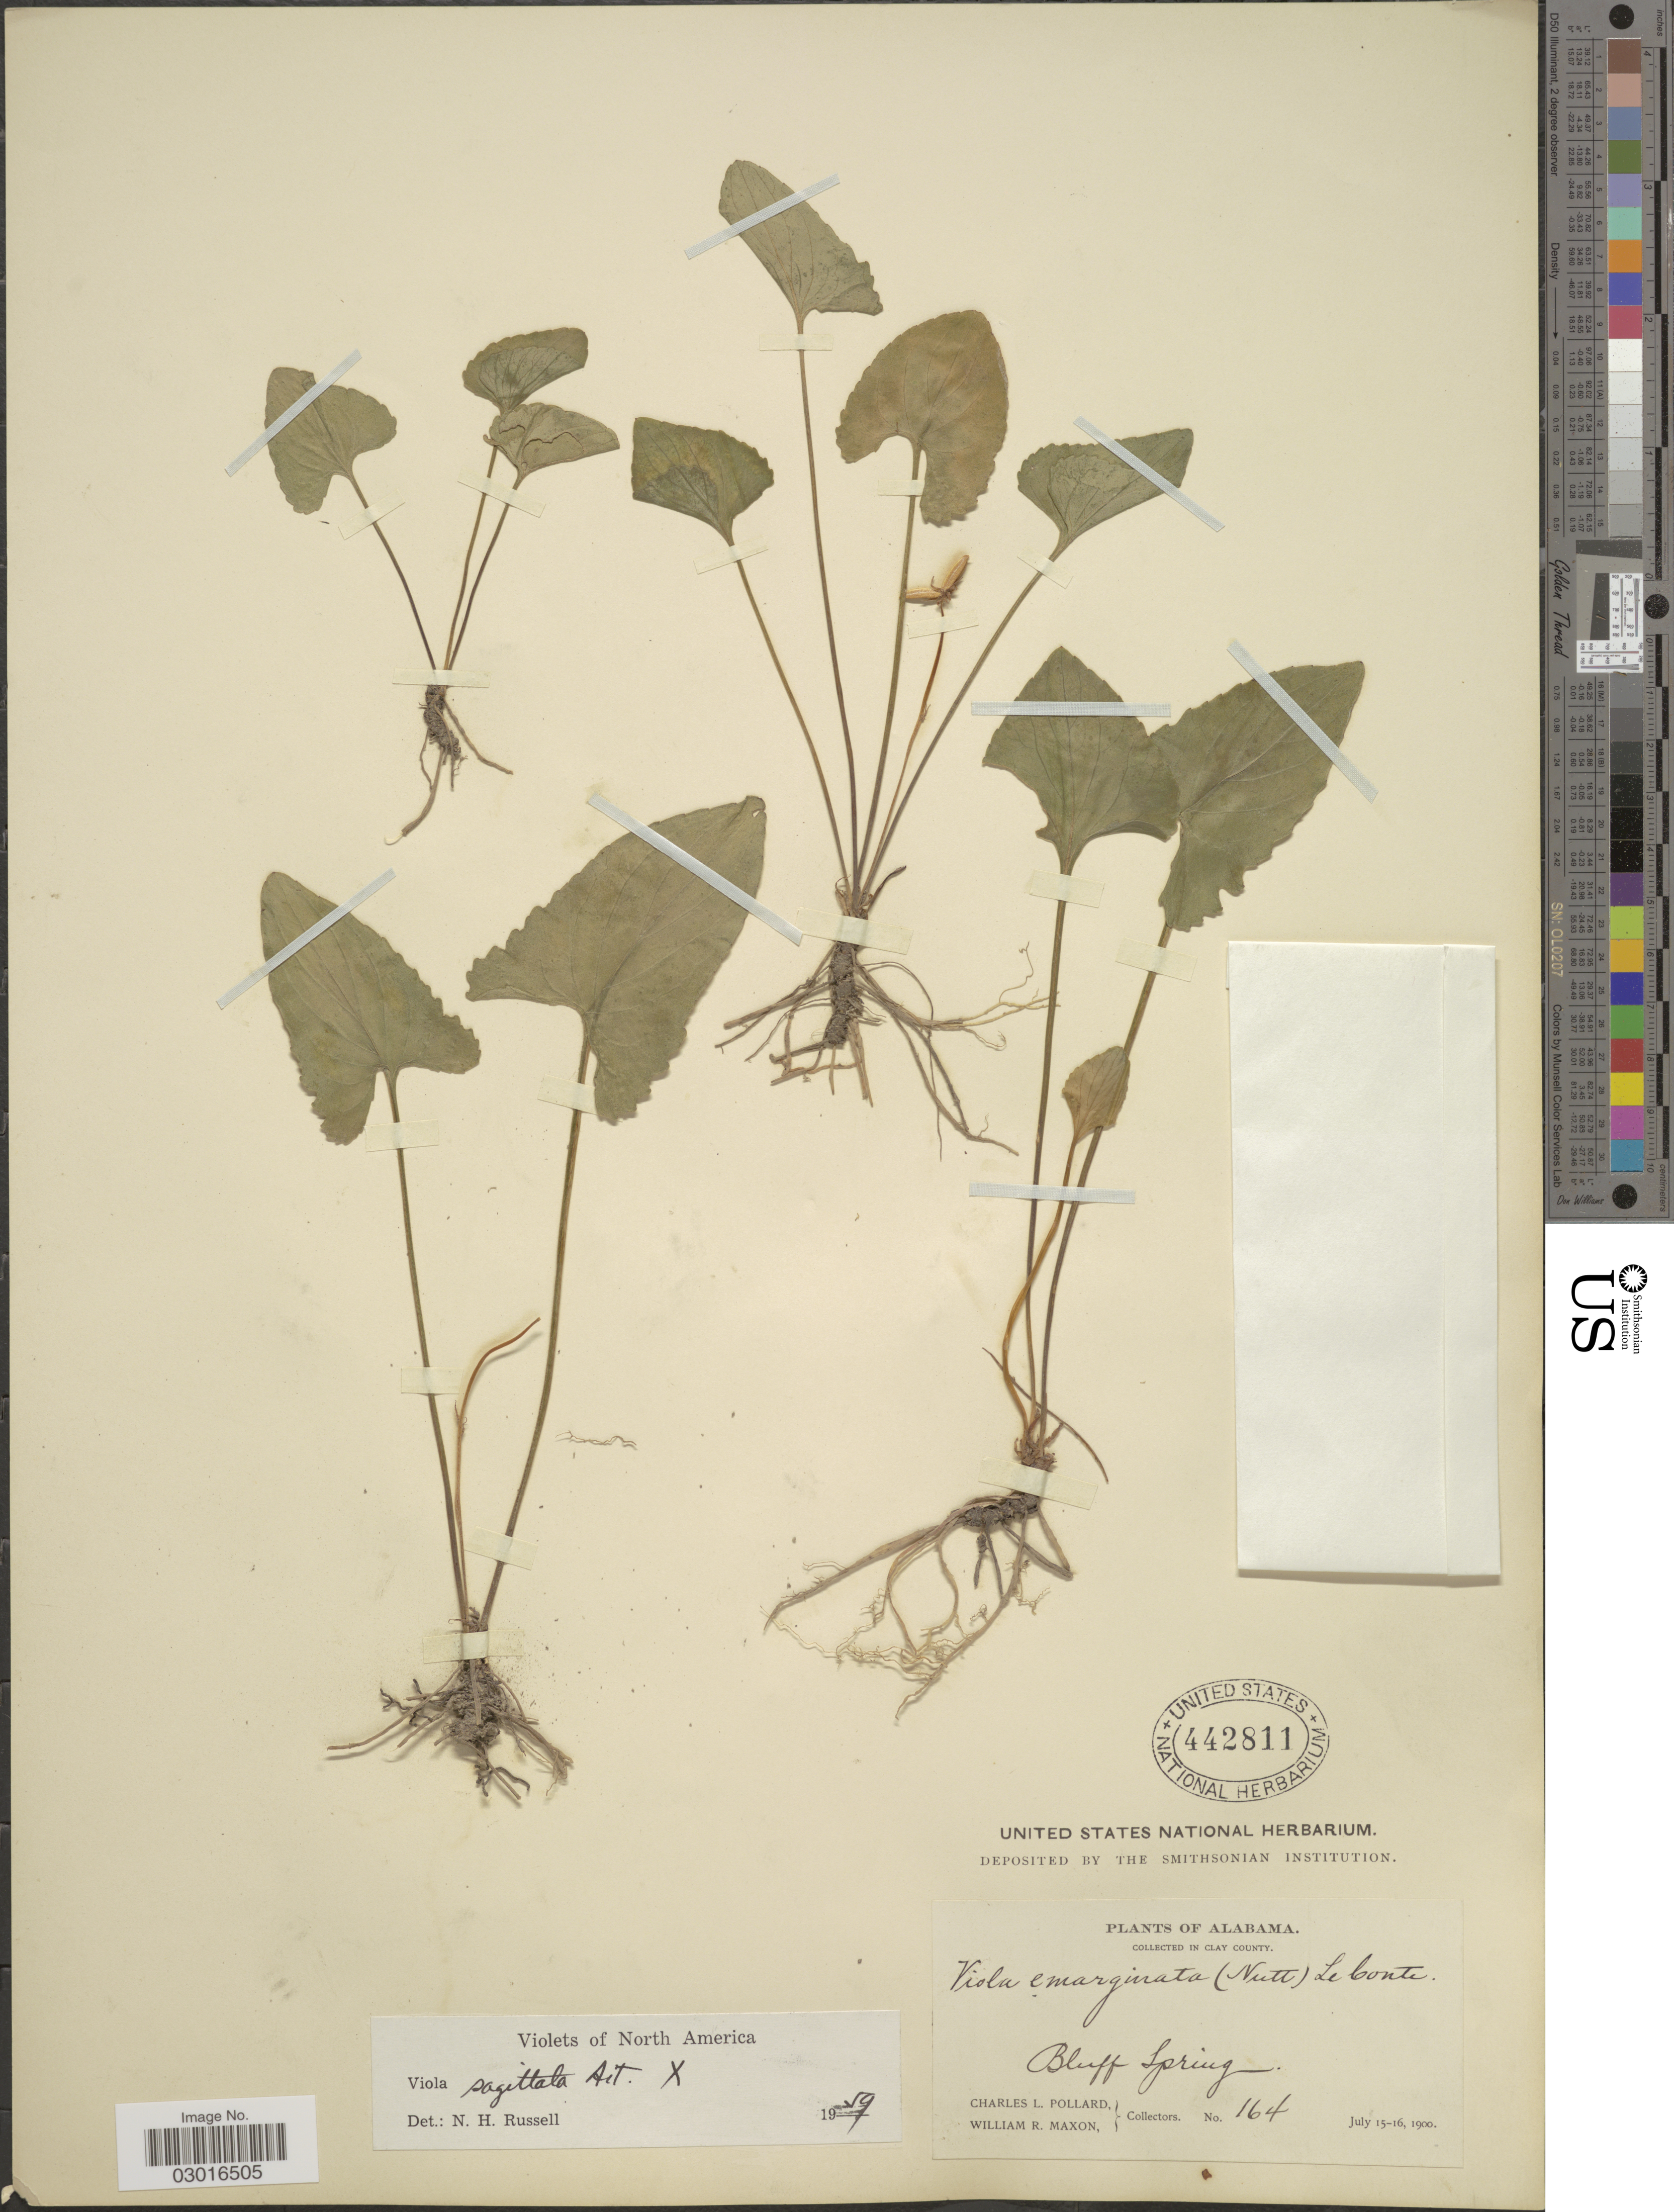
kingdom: Plantae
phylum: Tracheophyta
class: Magnoliopsida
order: Malpighiales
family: Violaceae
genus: Viola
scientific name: Viola sagittata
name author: Aiton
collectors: C. L. Pollard & W. R. Maxon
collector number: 164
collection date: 1900-07-15/1900-07-16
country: United States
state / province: Alabama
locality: In Clay County. Bluff Spring.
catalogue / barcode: US 442811